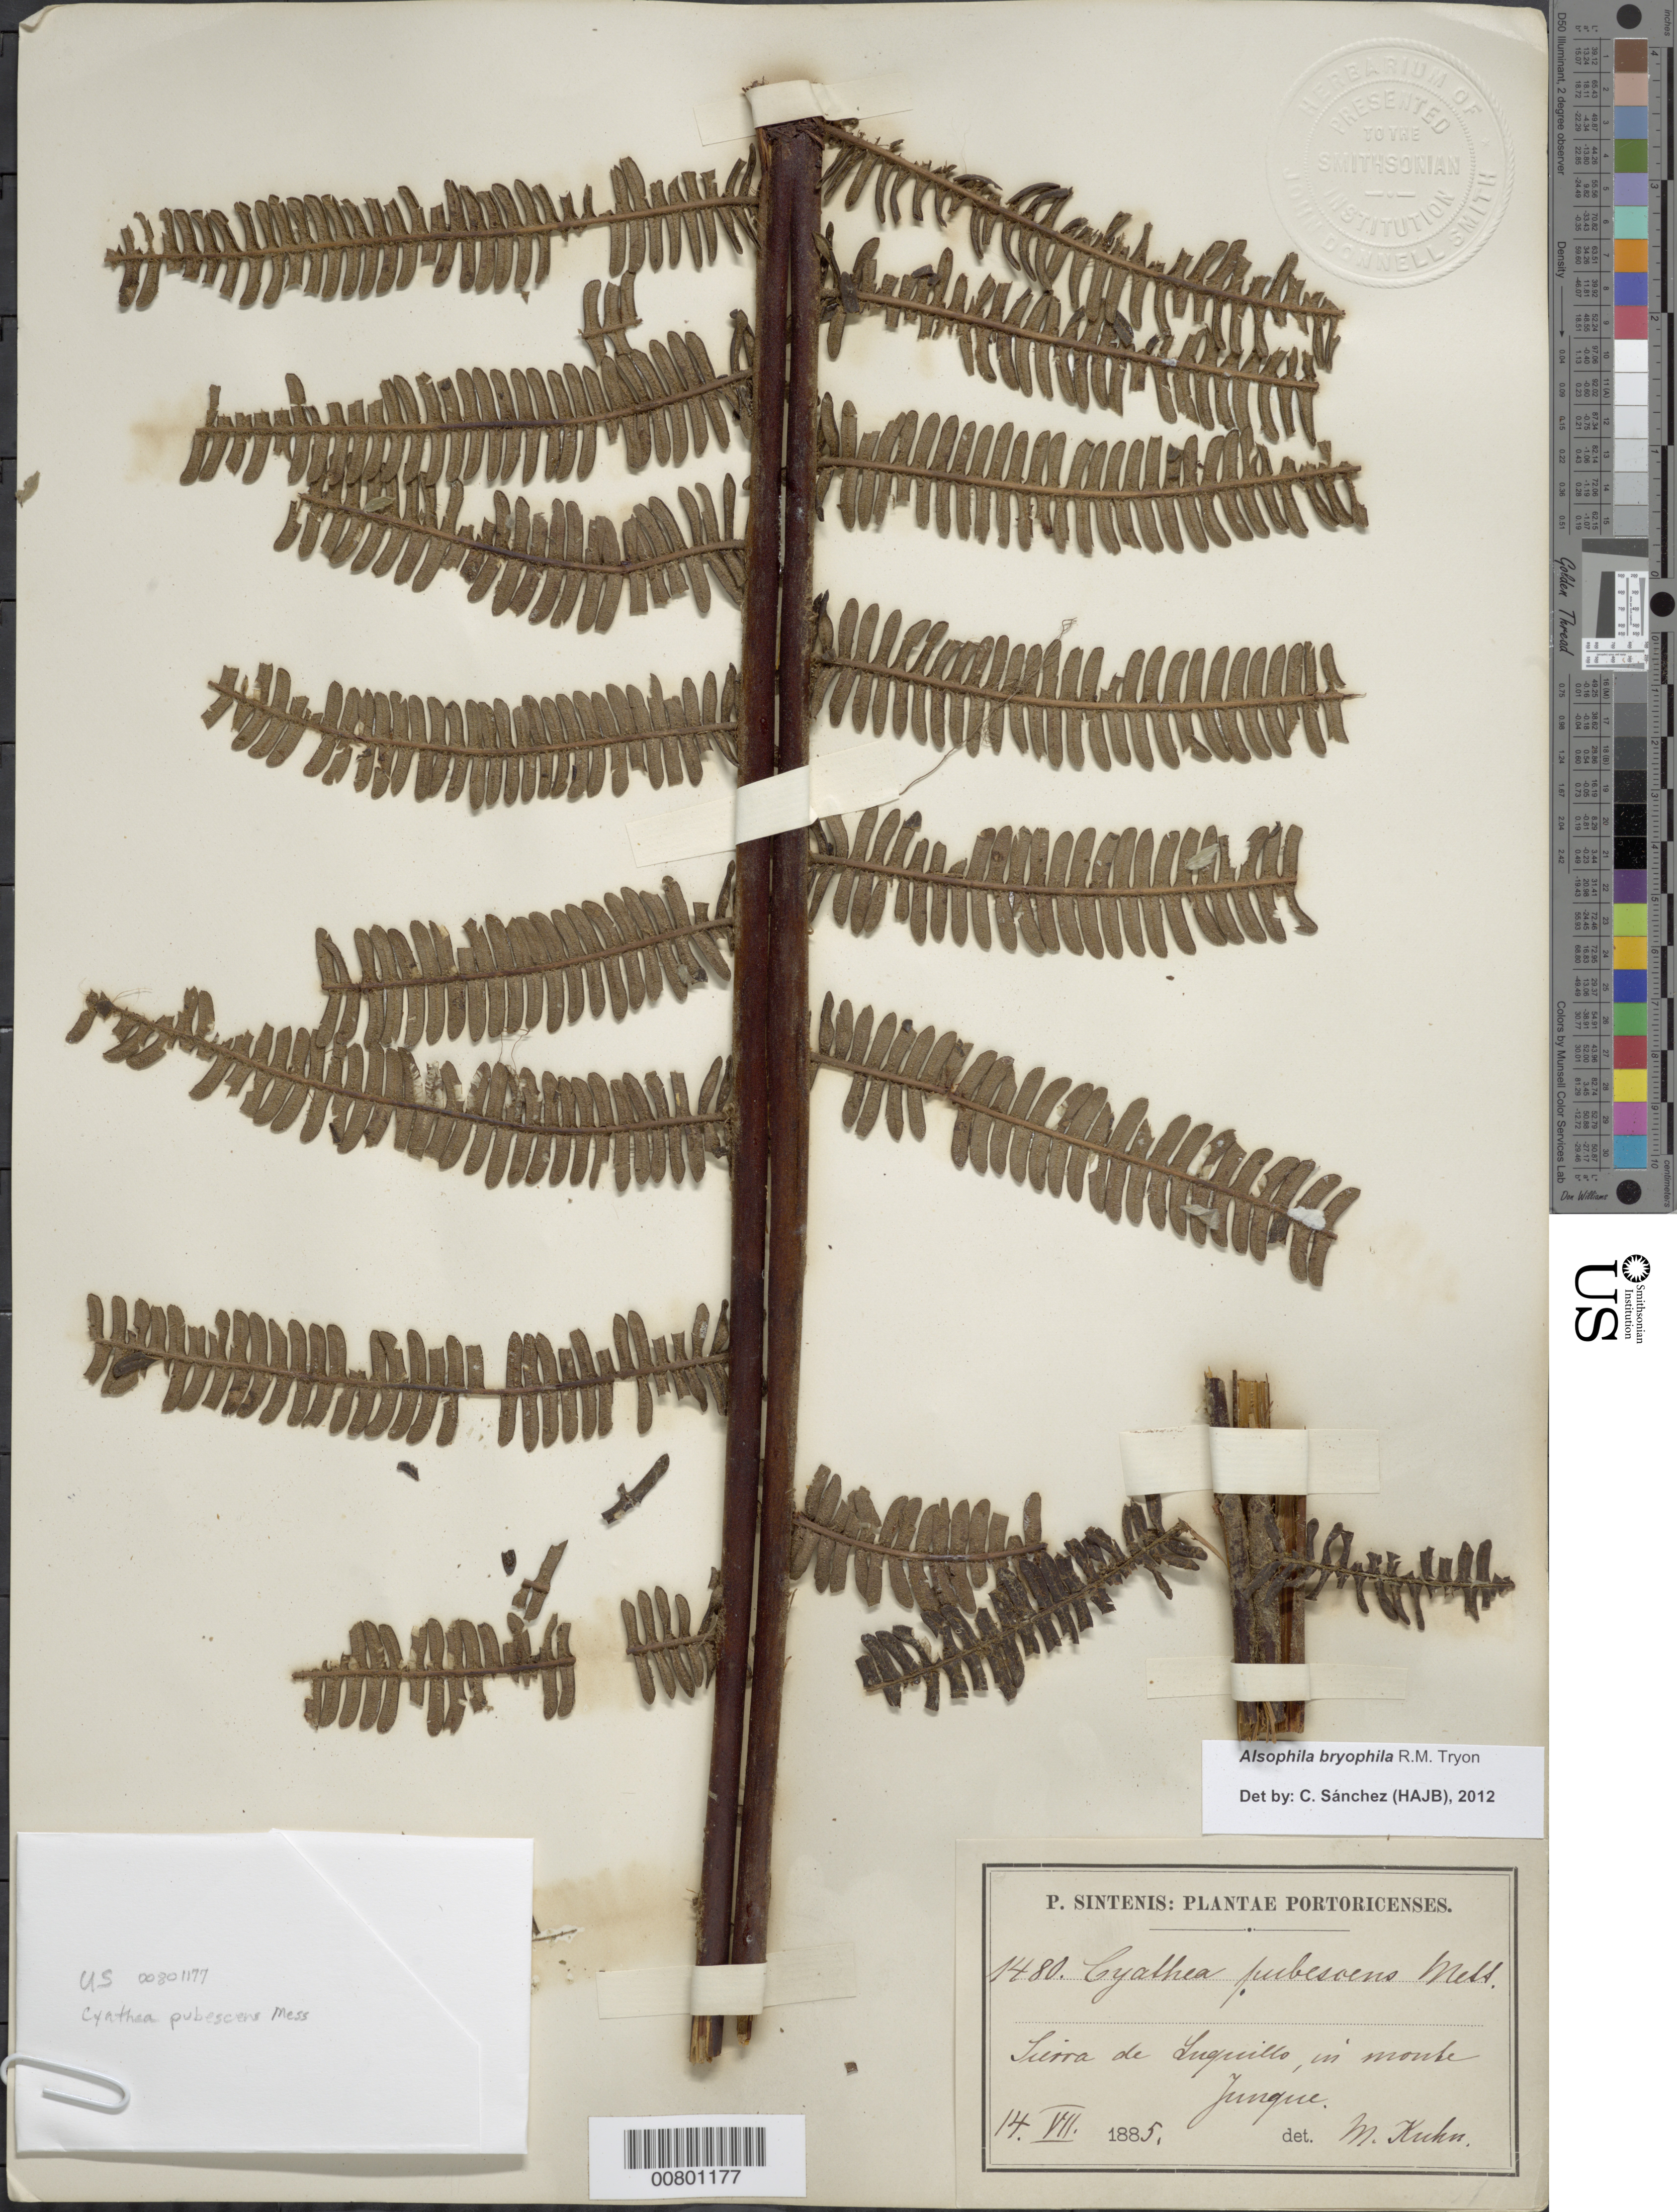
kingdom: Plantae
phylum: Tracheophyta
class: Polypodiopsida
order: Cyatheales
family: Cyatheaceae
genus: Alsophila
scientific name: Alsophila bryophila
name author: R.M. Tryon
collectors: P. Sintenis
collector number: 1480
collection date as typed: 14 Jul 1885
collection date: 1885-07-14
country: Puerto Rico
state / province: Luquillo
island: Puerto Rico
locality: Sierra de Luquillo, in monte Junque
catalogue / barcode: US 830429